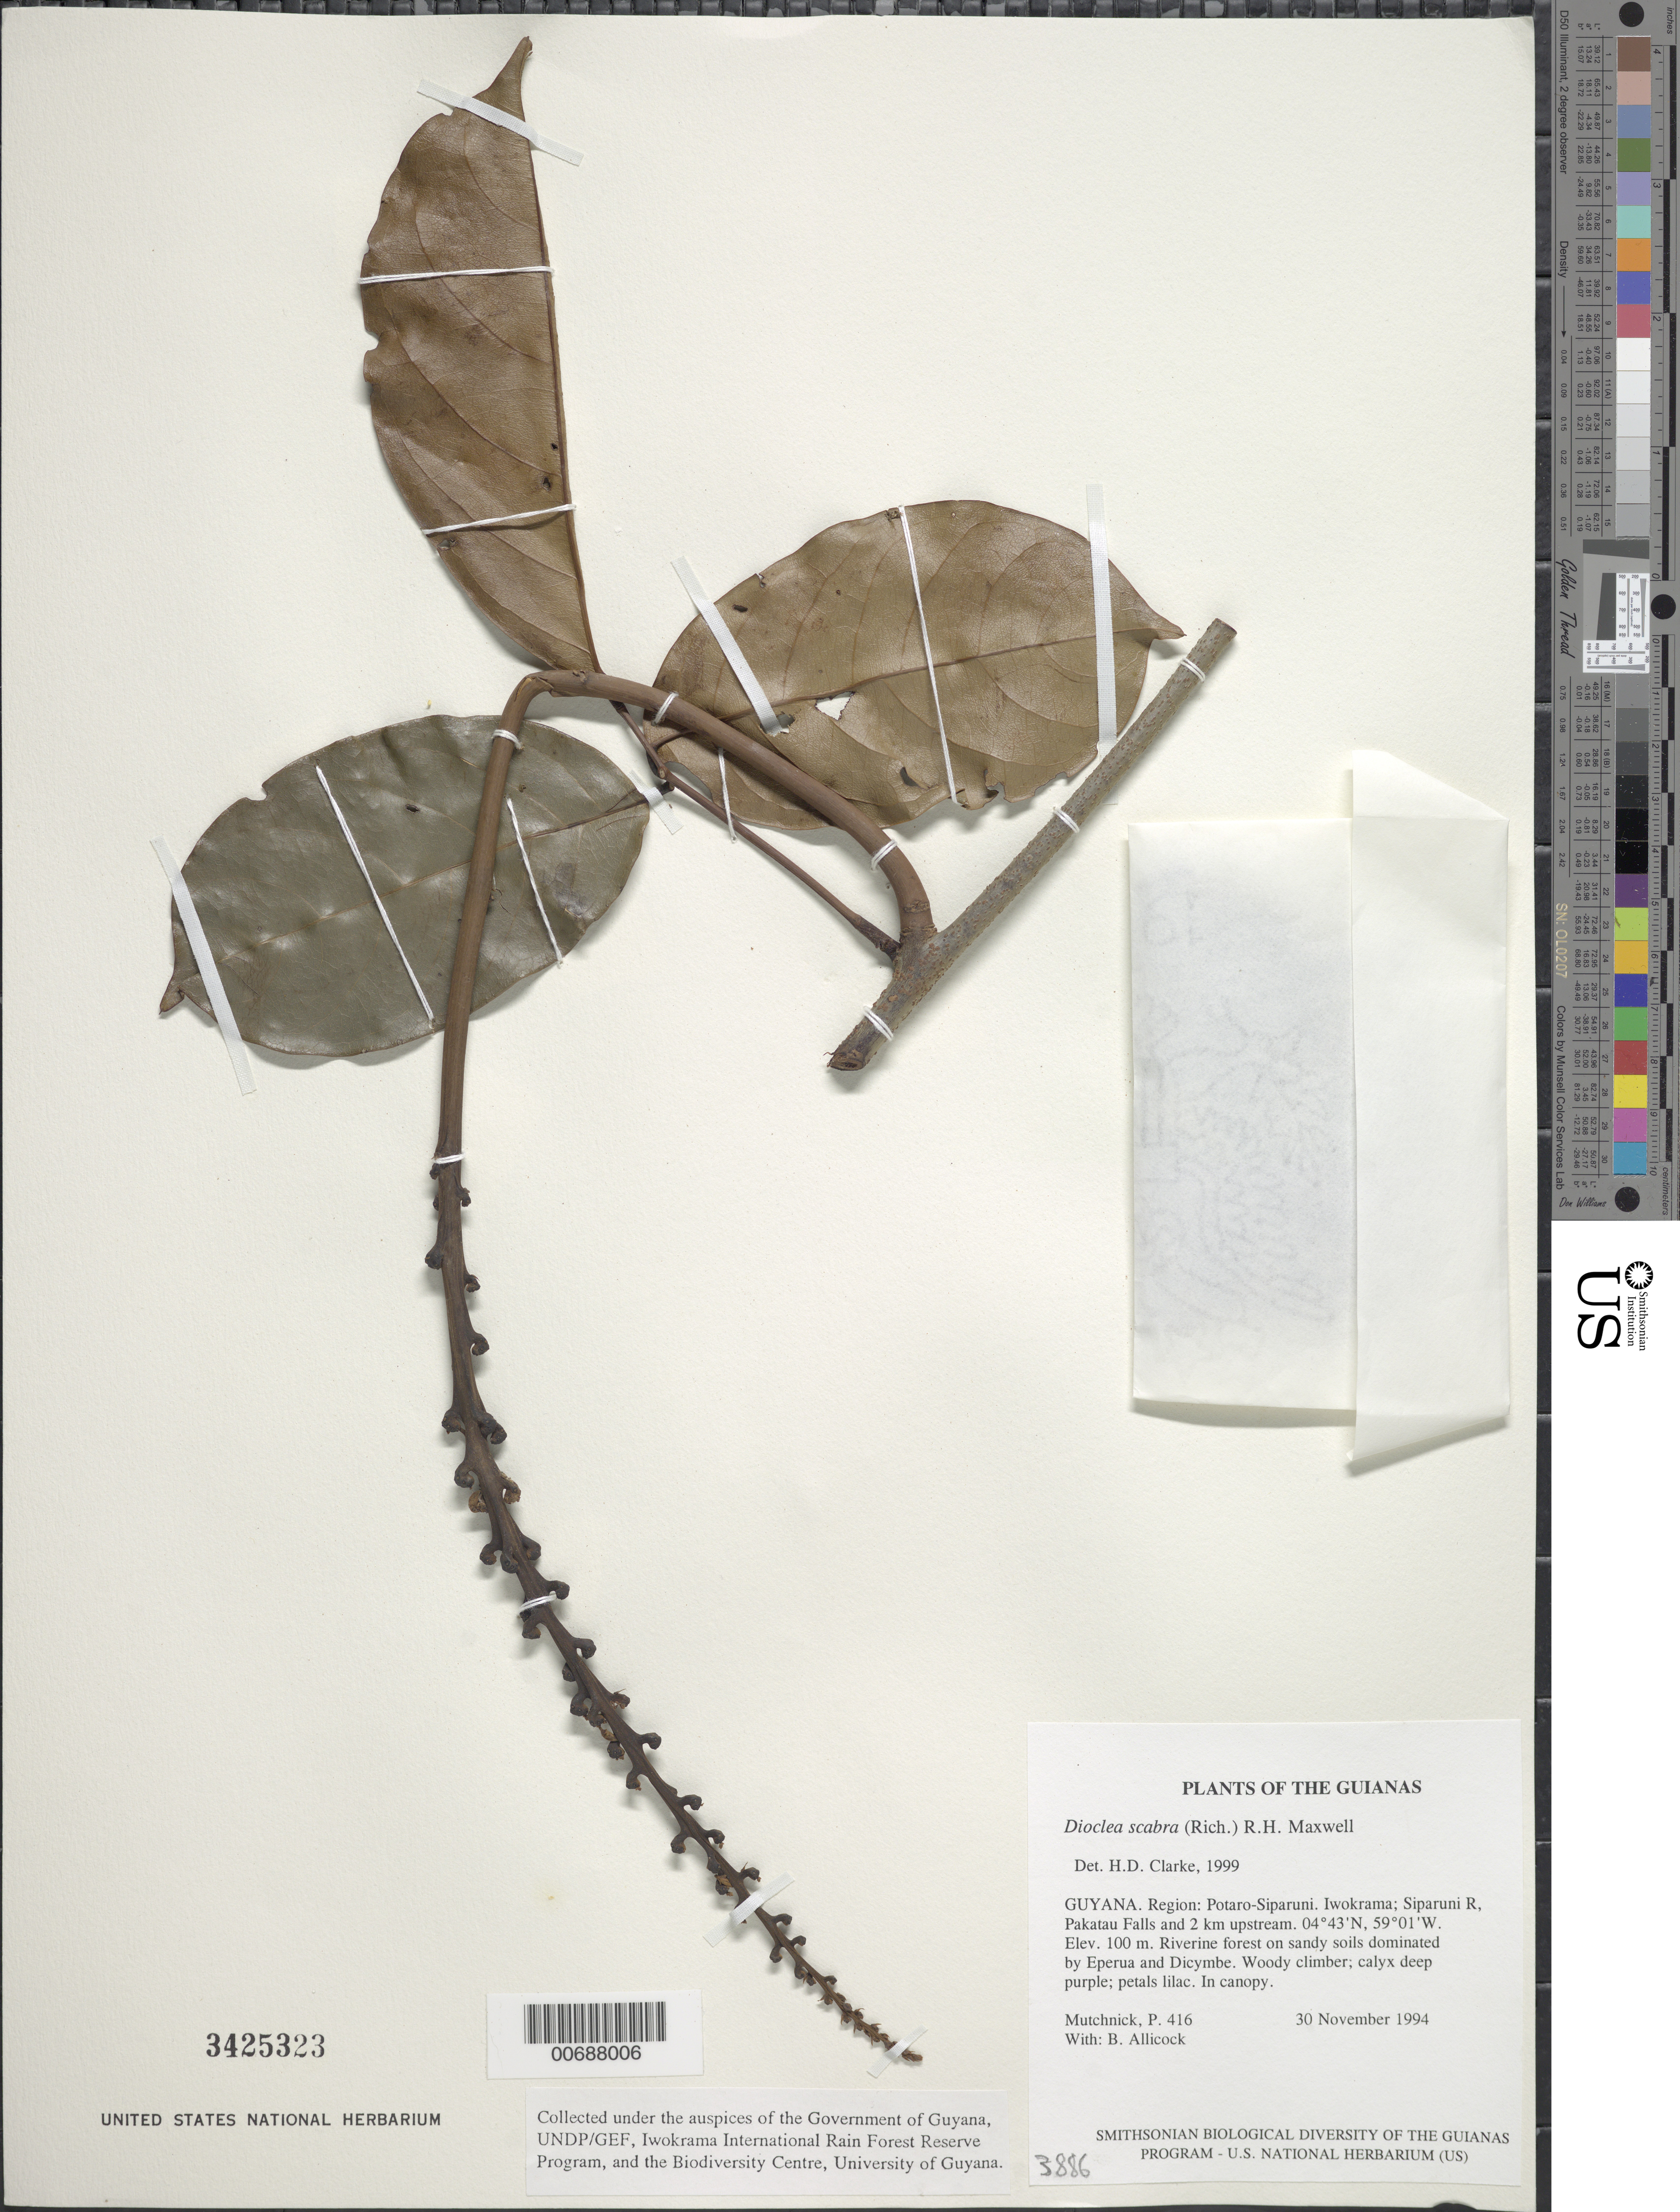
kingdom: Plantae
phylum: Tracheophyta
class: Magnoliopsida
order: Fabales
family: Fabaceae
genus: Macropsychanthus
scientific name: Macropsychanthus scaber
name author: (Rich.) L.P. Queiroz & Snak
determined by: Strong, Mark T., (BOT), Smithsonian Institution - National Museum of Natural History (UNITED STATES)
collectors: P. Mutchnick & B. Allicock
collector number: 416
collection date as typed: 30 November 1994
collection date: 1994-11-30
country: Guyana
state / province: Potaro-Siparuni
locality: Iwokrama; Siparuni R, Pakatau Falls and 2 km upstream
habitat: Riverine forest on sandy soils dominated by Eperua and Dicymbe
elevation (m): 100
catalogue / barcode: US 3425323